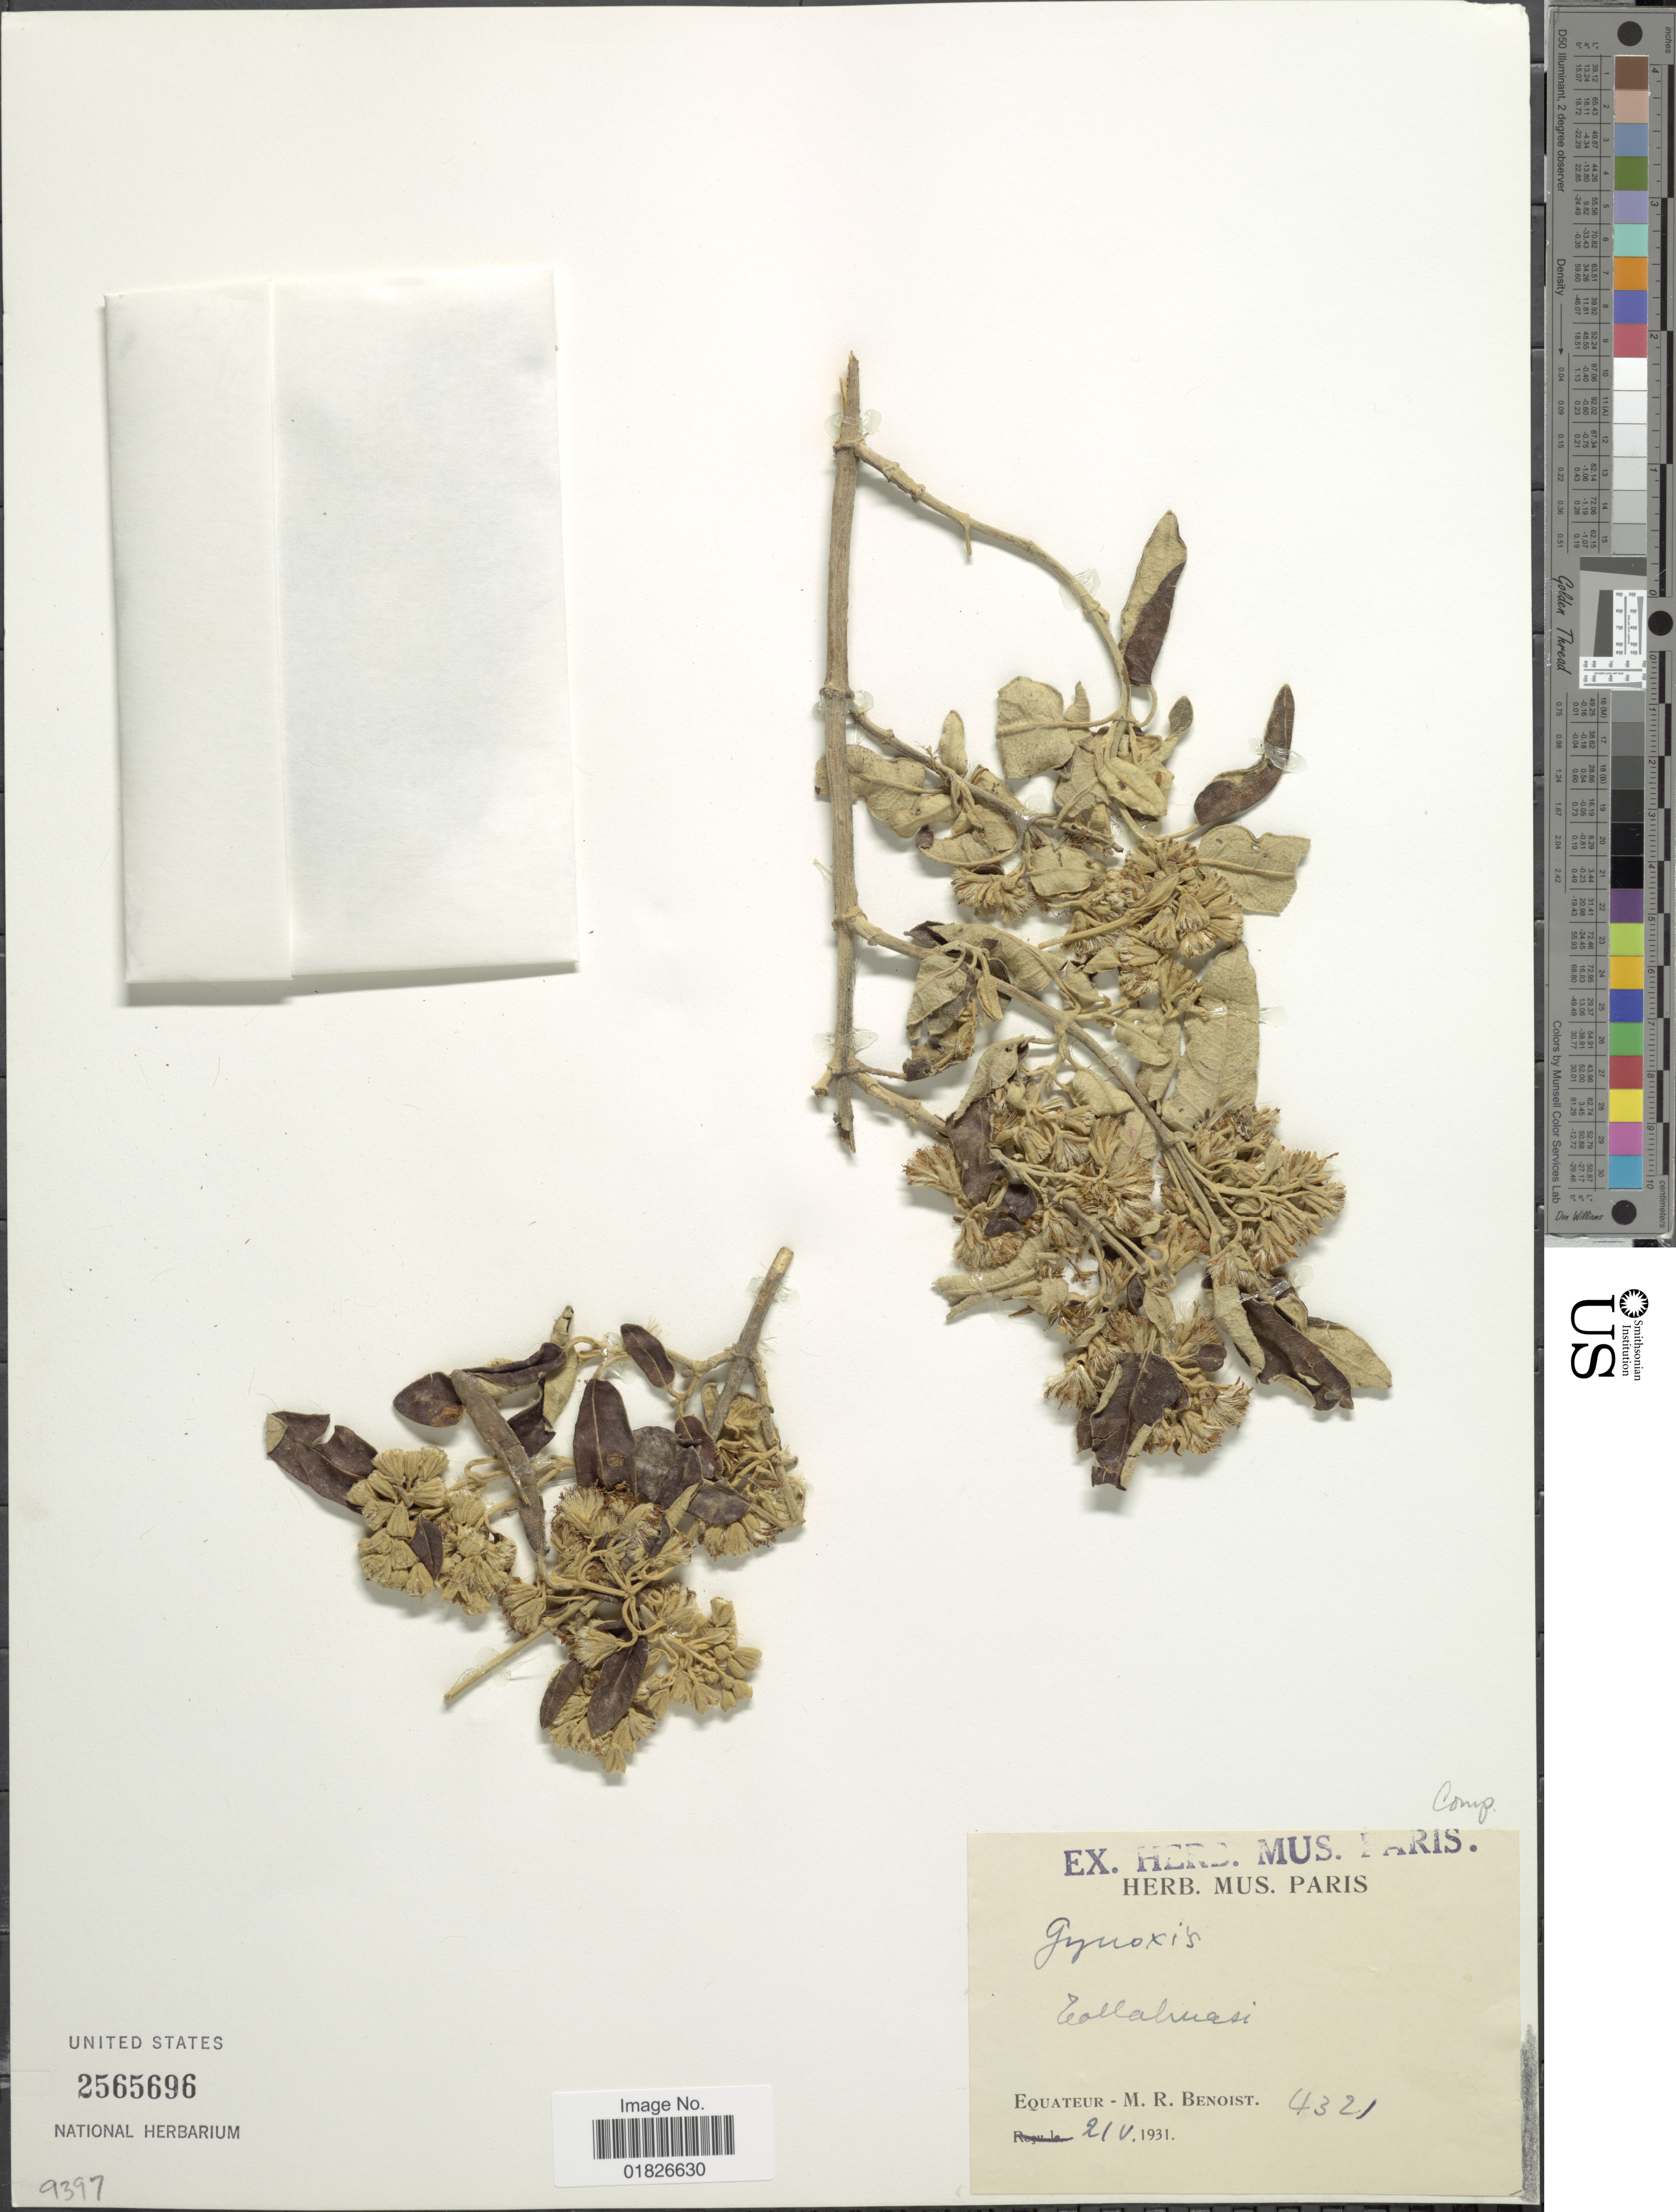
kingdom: Plantae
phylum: Tracheophyta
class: Magnoliopsida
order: Asterales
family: Asteraceae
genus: Gynoxys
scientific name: Gynoxys sodiroi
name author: Hieron.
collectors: R. Benoist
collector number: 4321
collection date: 1931-05-21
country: Ecuador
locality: Collahuasi [interpreted]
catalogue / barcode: US 2565696